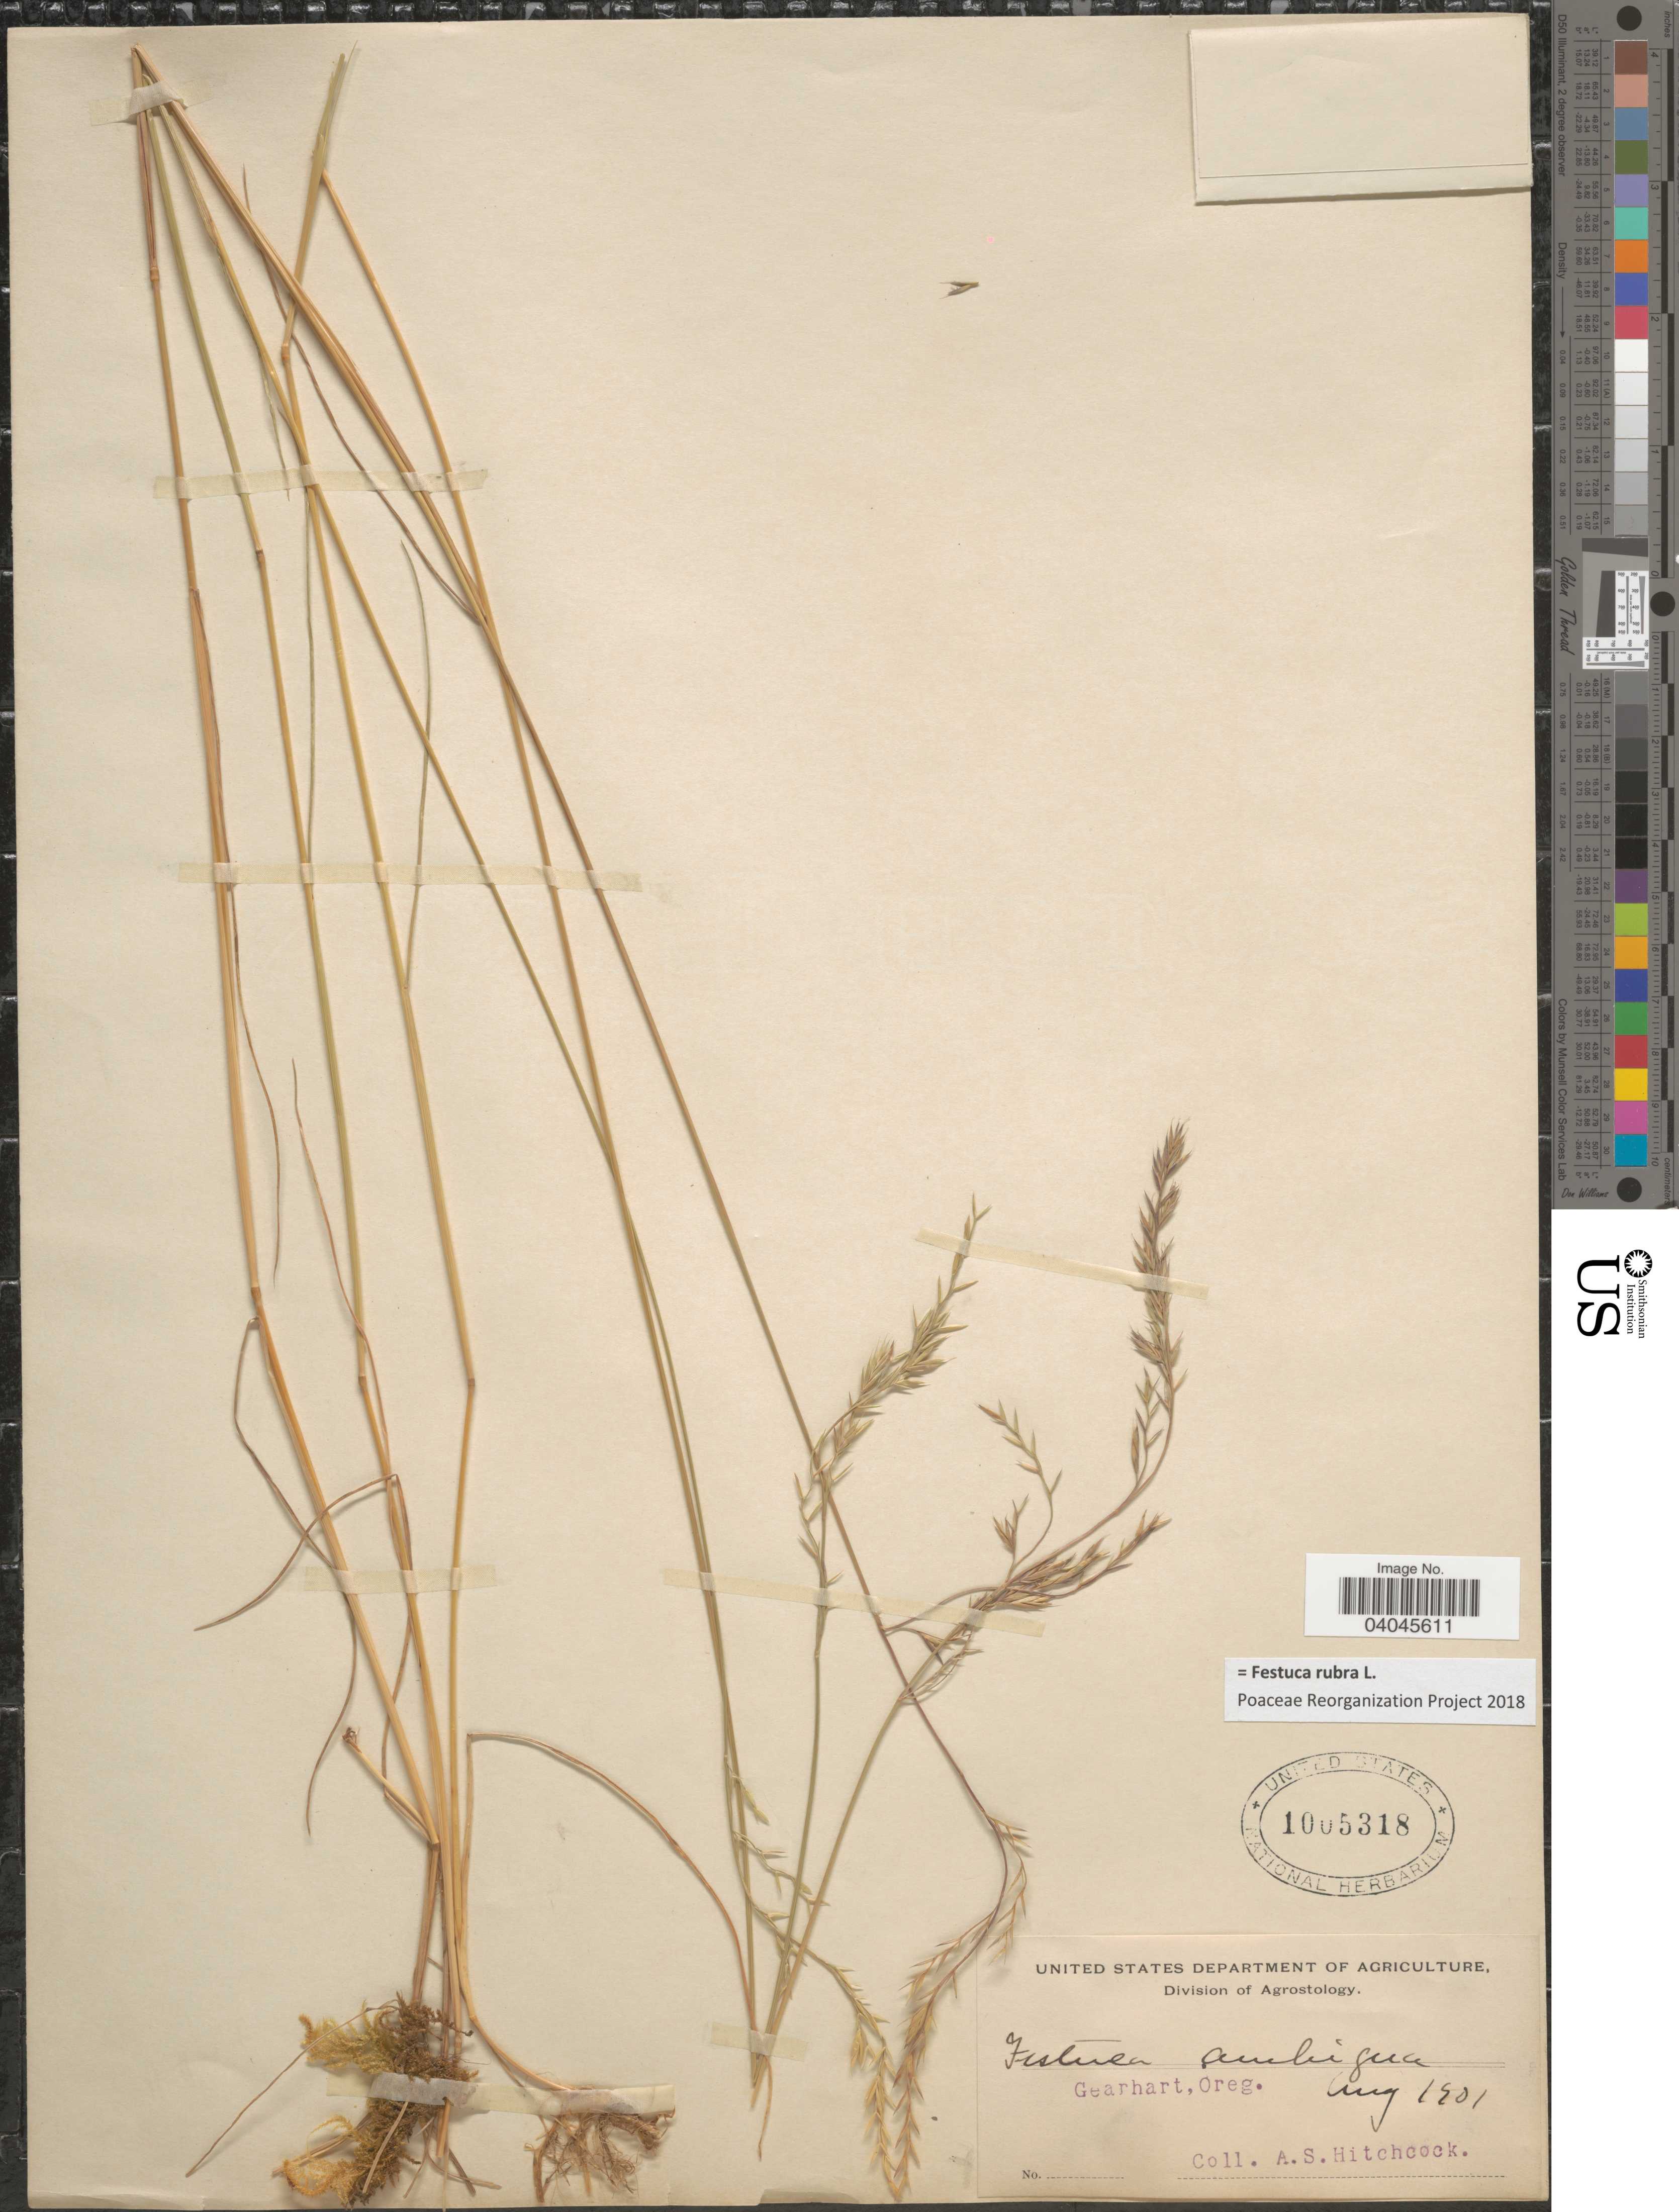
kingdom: Plantae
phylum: Tracheophyta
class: Liliopsida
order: Poales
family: Poaceae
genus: Festuca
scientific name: Festuca rubra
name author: L.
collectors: A. S. Hitchcock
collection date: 1901-08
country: United States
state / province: Oregon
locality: Gearhart.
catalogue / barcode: US 1005318